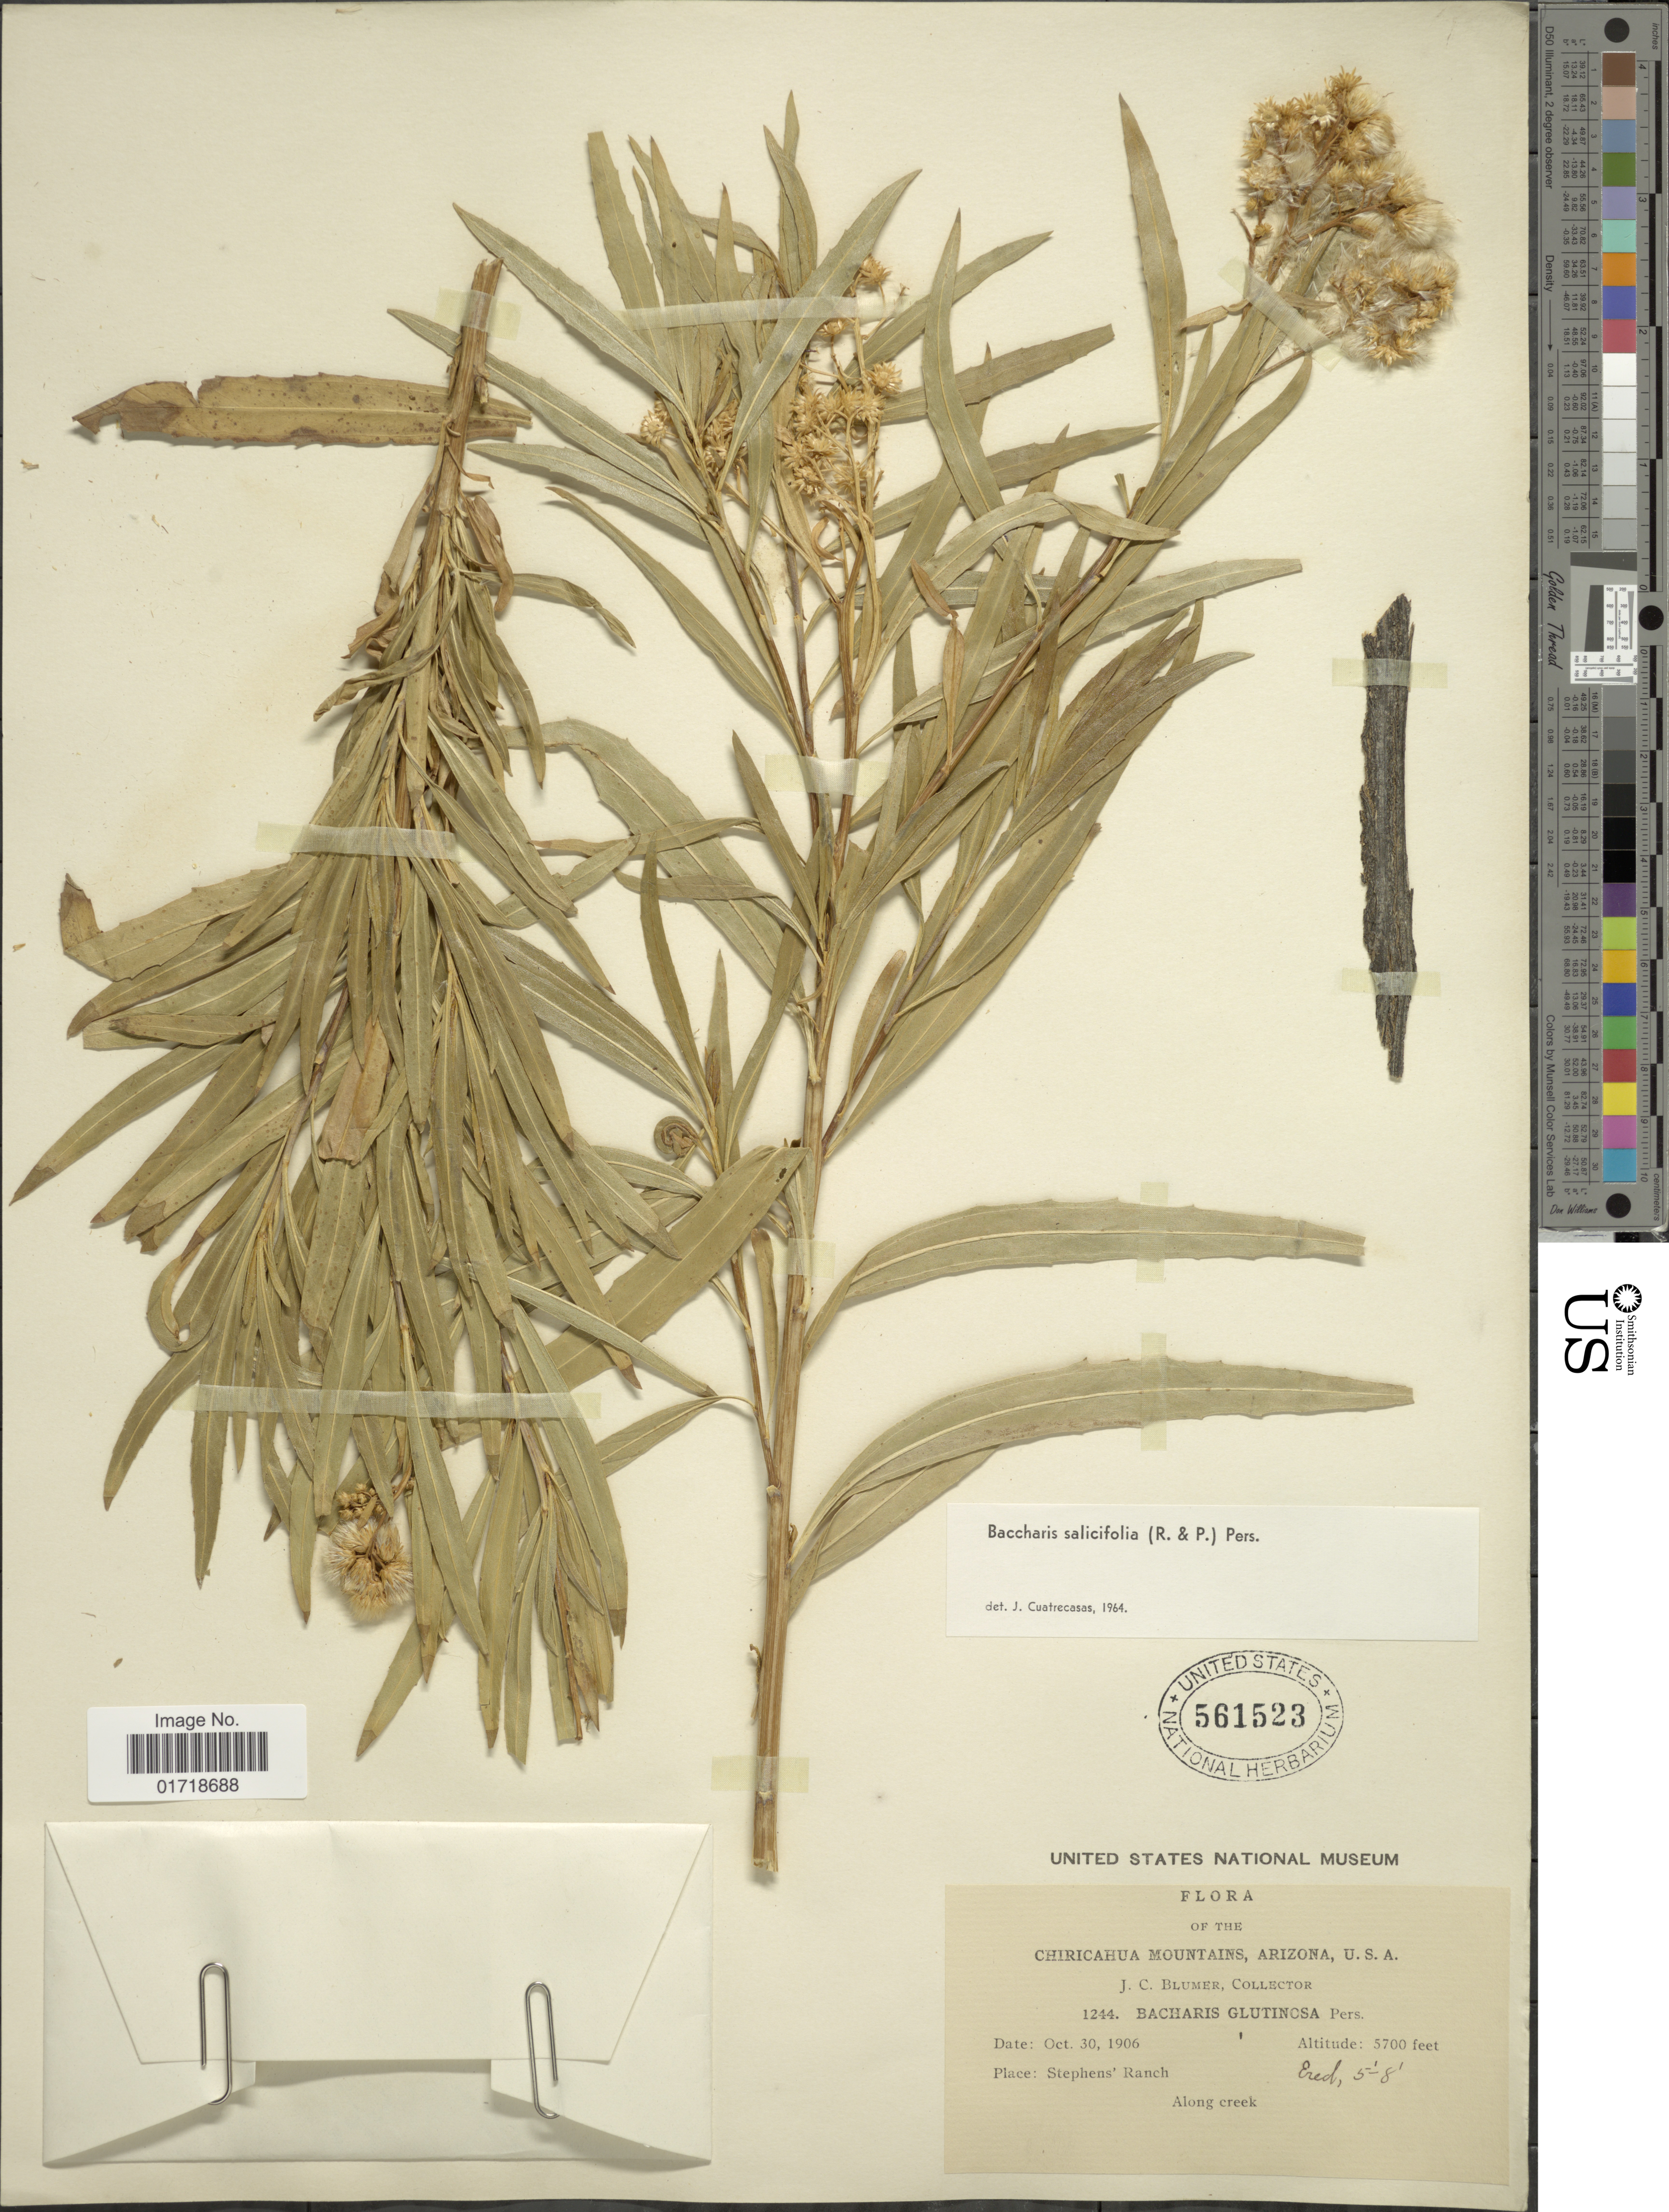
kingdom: Plantae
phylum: Tracheophyta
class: Magnoliopsida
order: Asterales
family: Asteraceae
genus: Baccharis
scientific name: Baccharis glutinosa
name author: Pers.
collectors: J. C. Blumer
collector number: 1244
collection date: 1906-10-30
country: United States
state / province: Arizona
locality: Chiricahua Mountains, Stephens Ranch.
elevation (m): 1737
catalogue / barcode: US 561523